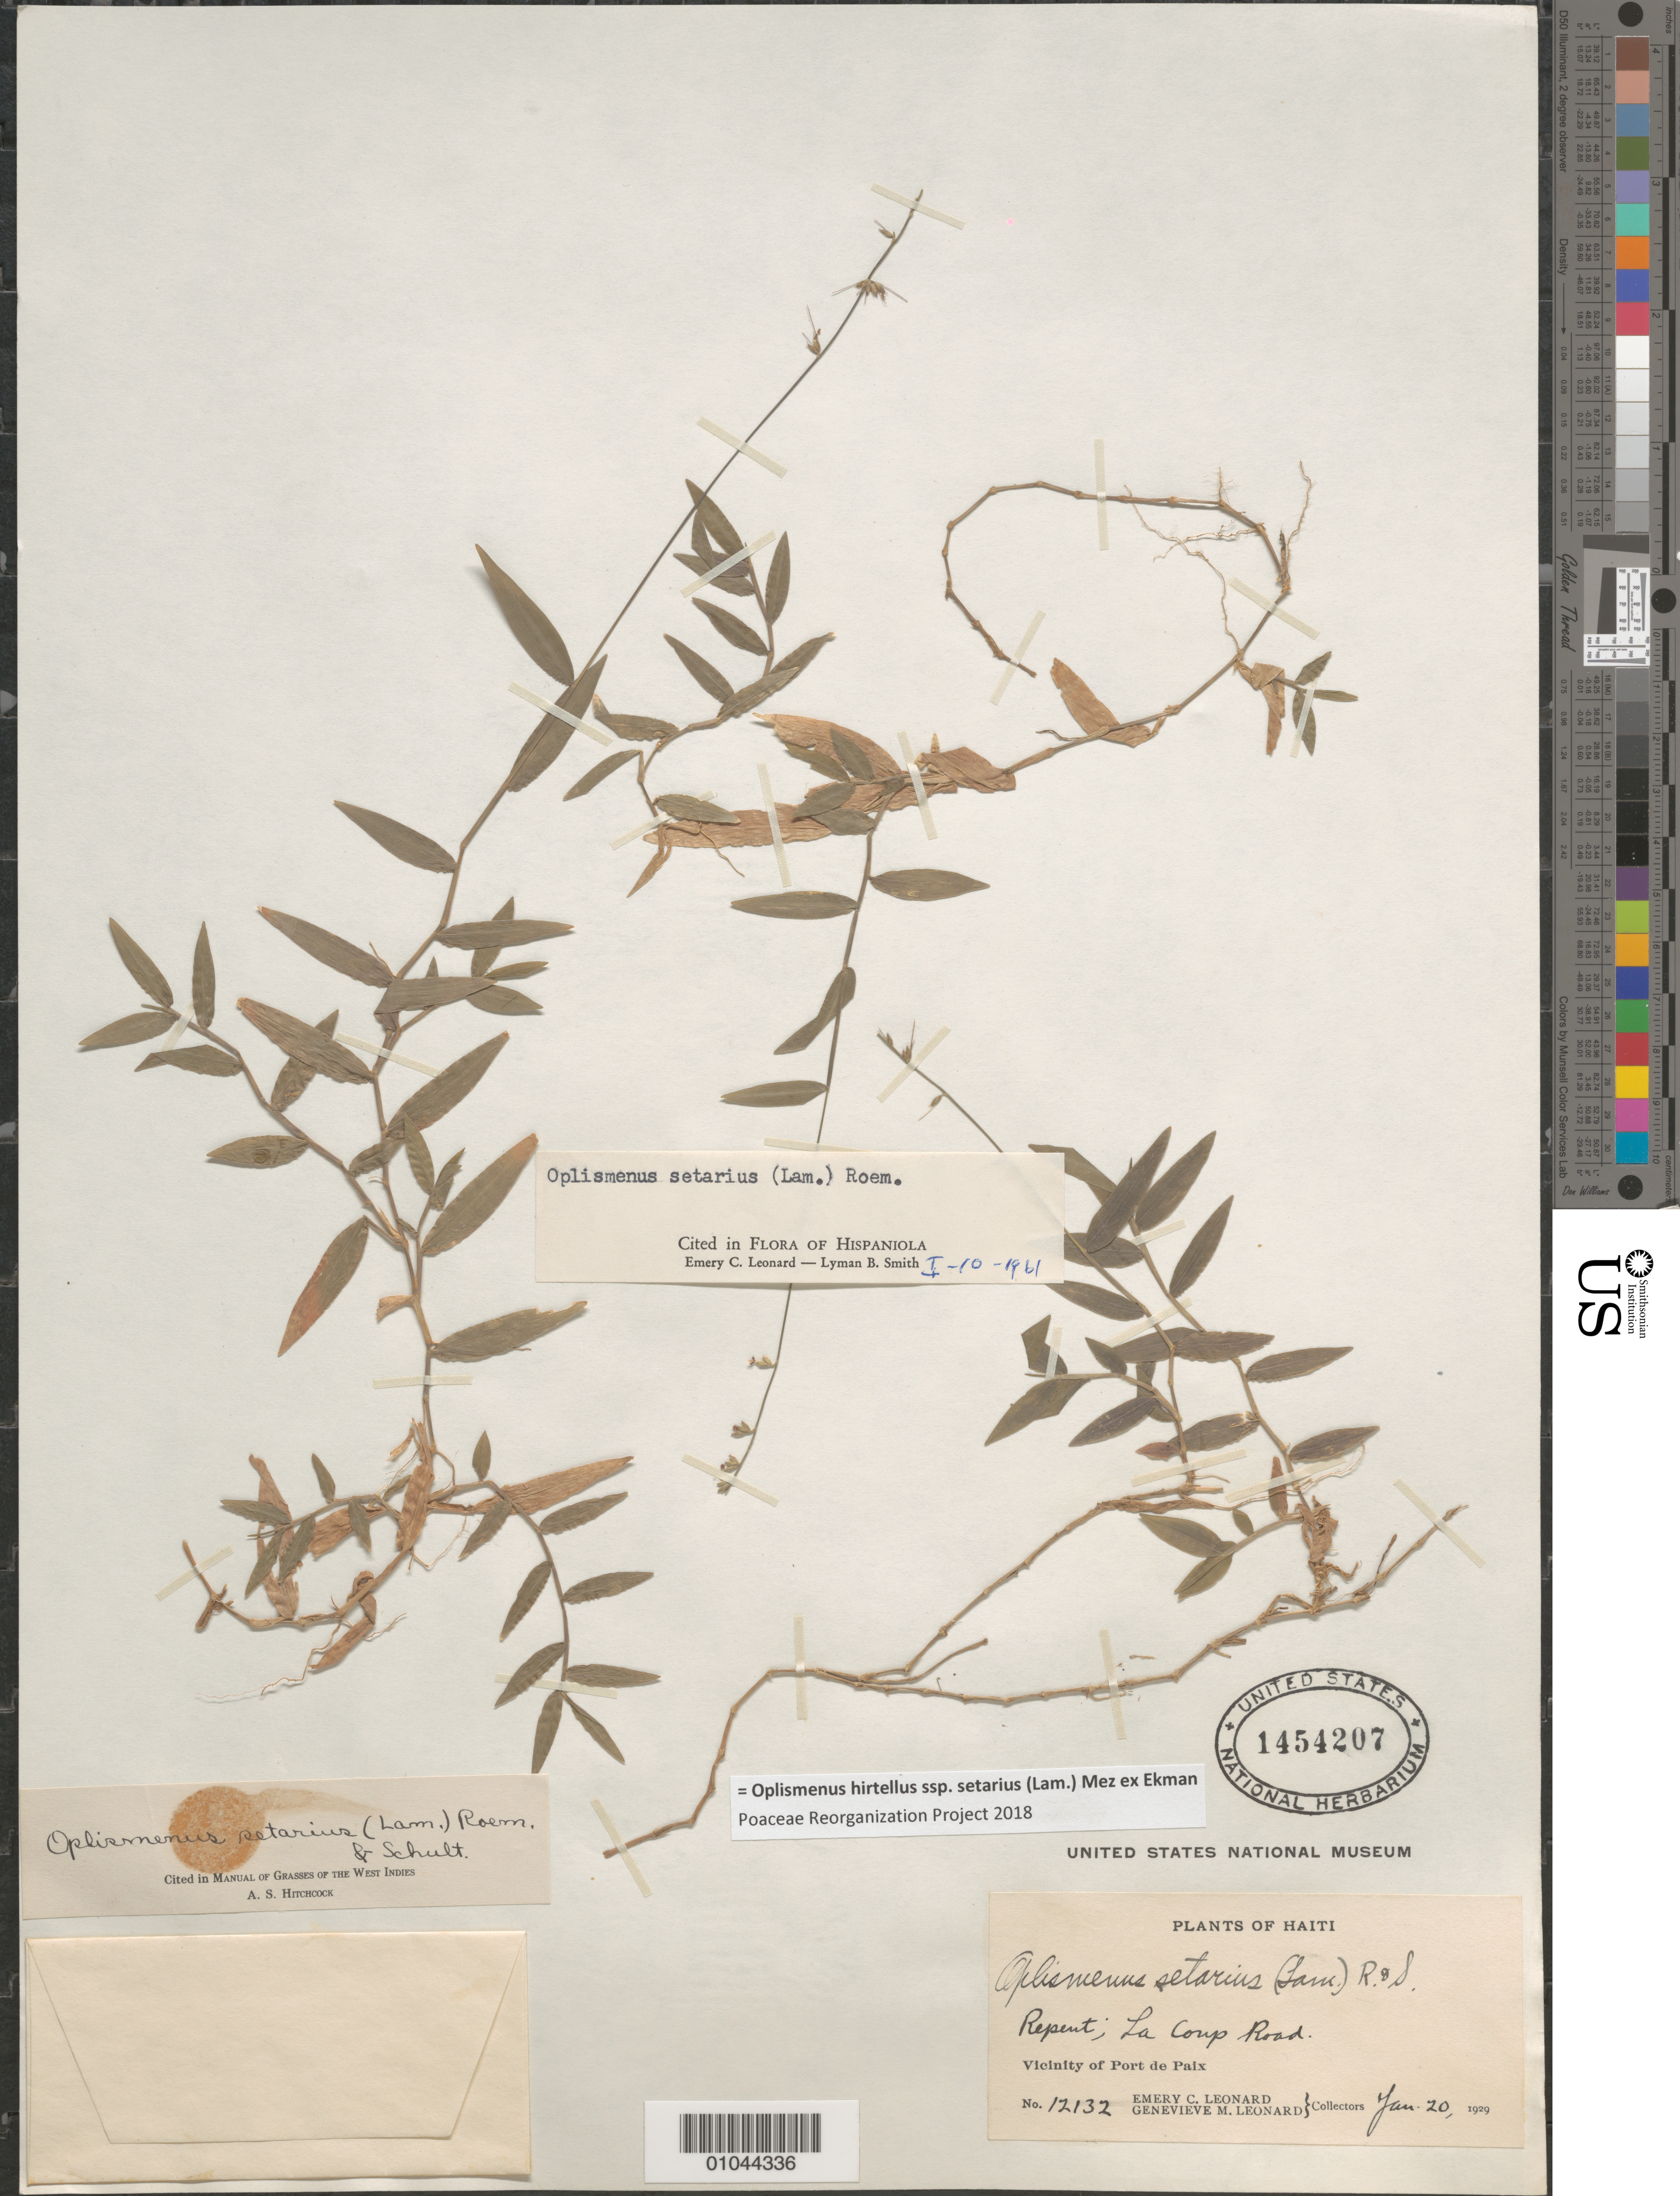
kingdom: Plantae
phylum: Tracheophyta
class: Liliopsida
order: Poales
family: Poaceae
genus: Oplismenus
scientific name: Oplismenus hirtellus subsp. setarius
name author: (Lam.) Mez ex Ekman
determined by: Poaceae Reorganization Project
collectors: E. C. Leonard & G. M. Leonard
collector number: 12132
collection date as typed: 20 Jan 1929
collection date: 1929-01-20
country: Haiti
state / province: Nord-Óuest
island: Hispaniola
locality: La Coup Road, Port de Paix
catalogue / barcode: US 1454207